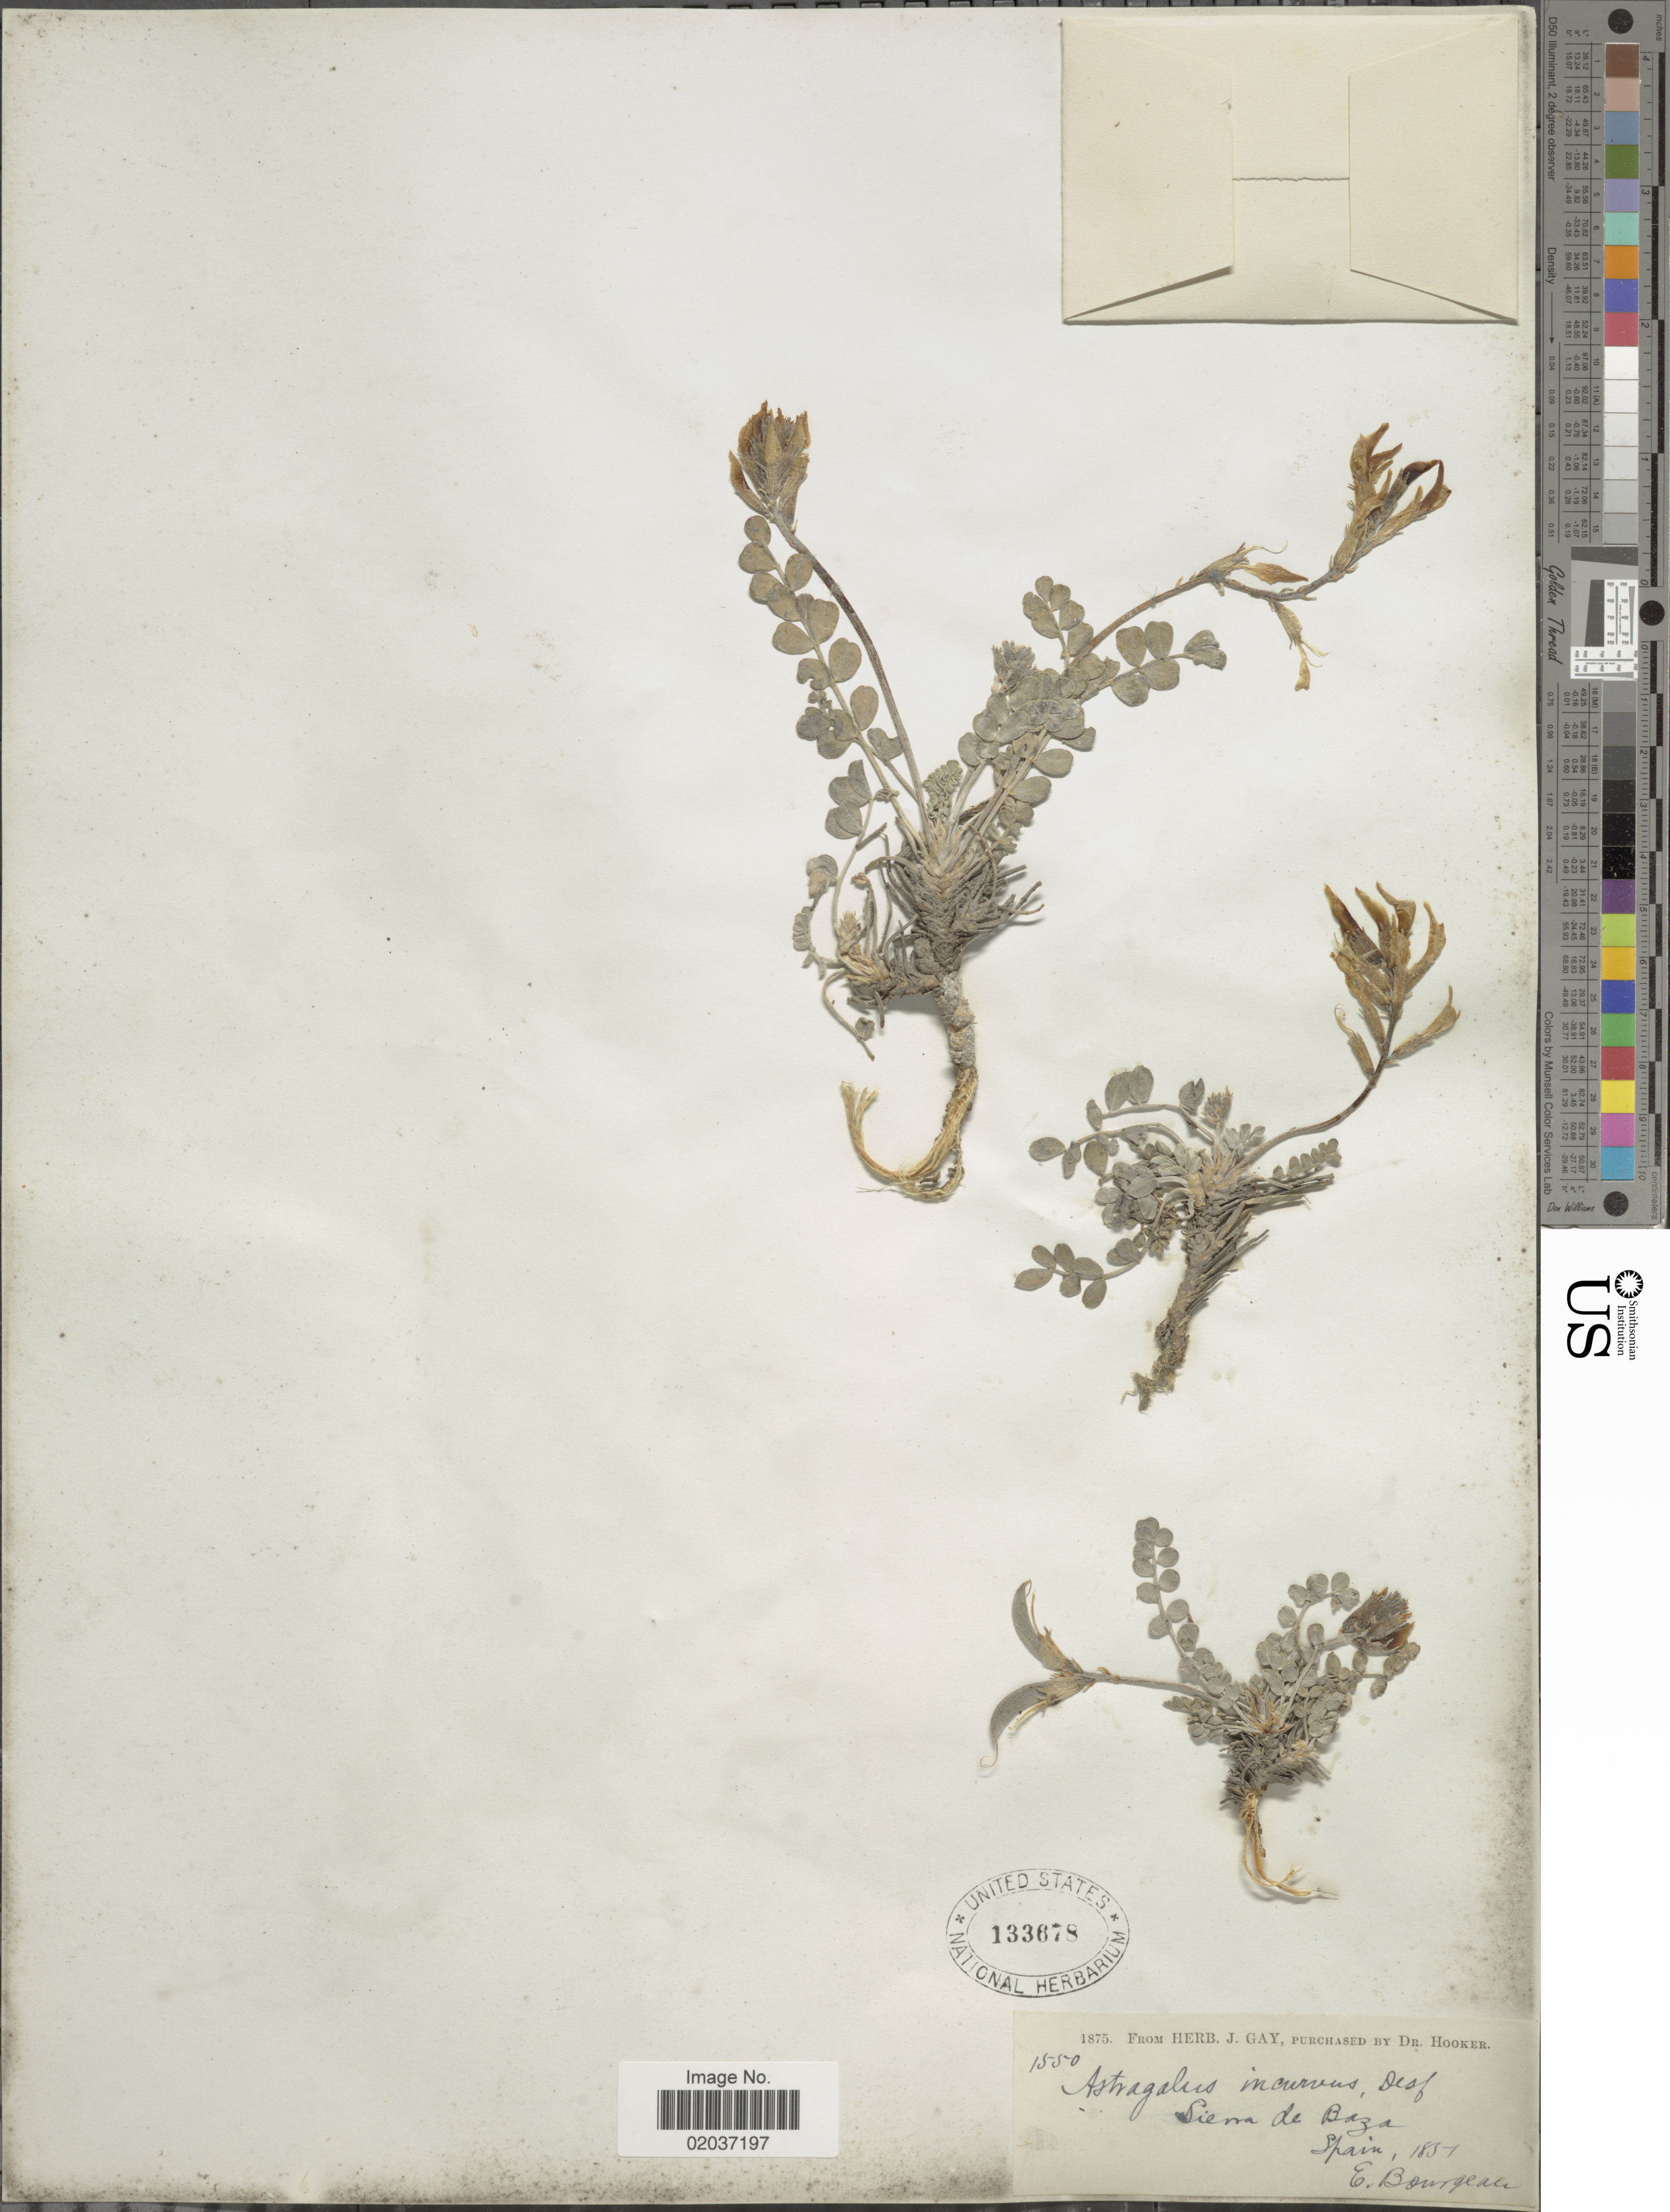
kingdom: Plantae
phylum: Tracheophyta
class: Magnoliopsida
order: Fabales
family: Fabaceae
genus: Astragalus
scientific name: Astragalus incurvus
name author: Desf.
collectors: E. Bourgeau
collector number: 1550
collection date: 1851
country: Spain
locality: Siema de baza, Spain.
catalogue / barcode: US 133678